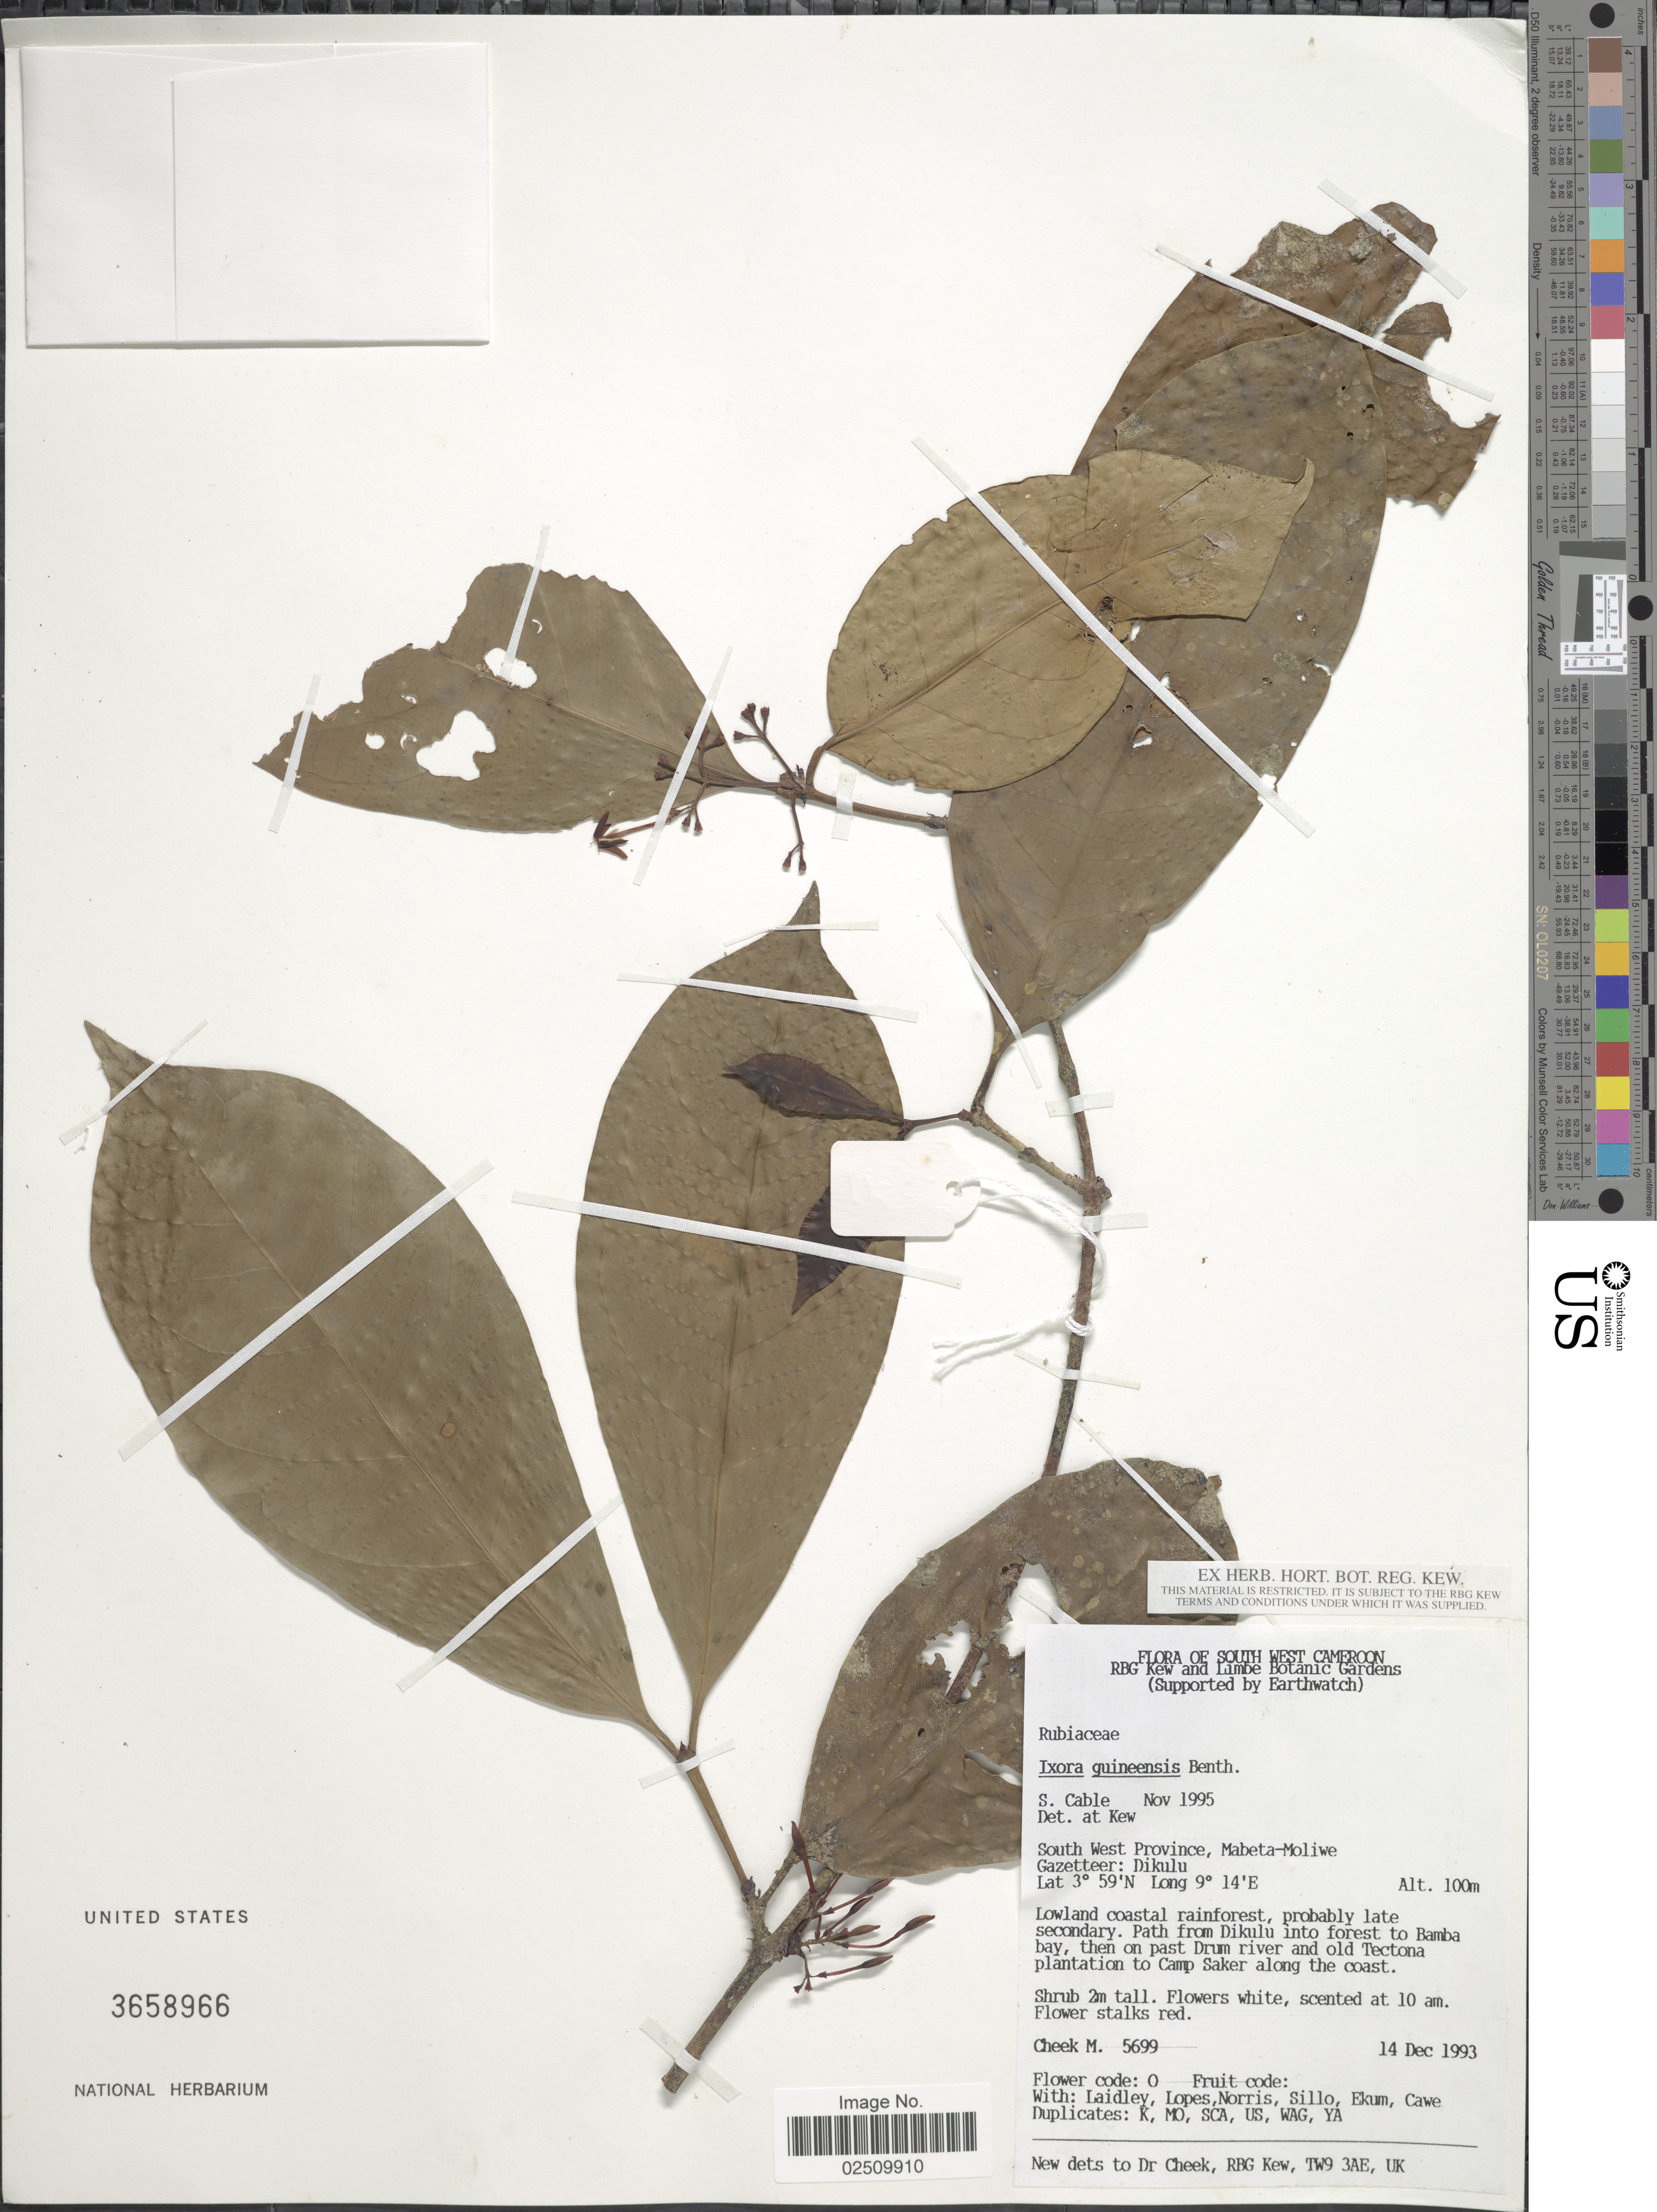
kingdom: Plantae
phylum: Tracheophyta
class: Magnoliopsida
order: Gentianales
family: Rubiaceae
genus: Ixora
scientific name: Ixora guineensis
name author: Benth.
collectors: M. Cheek, -. Laidley, -. Lopes, Norris & et al.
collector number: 5699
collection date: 1993-12-14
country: Cameroon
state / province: Sud-Ouest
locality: South West Cameroun. South West Province, Mabeta-Moliwe. Gazetteer: Dikulu.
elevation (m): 100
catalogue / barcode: US 3658966